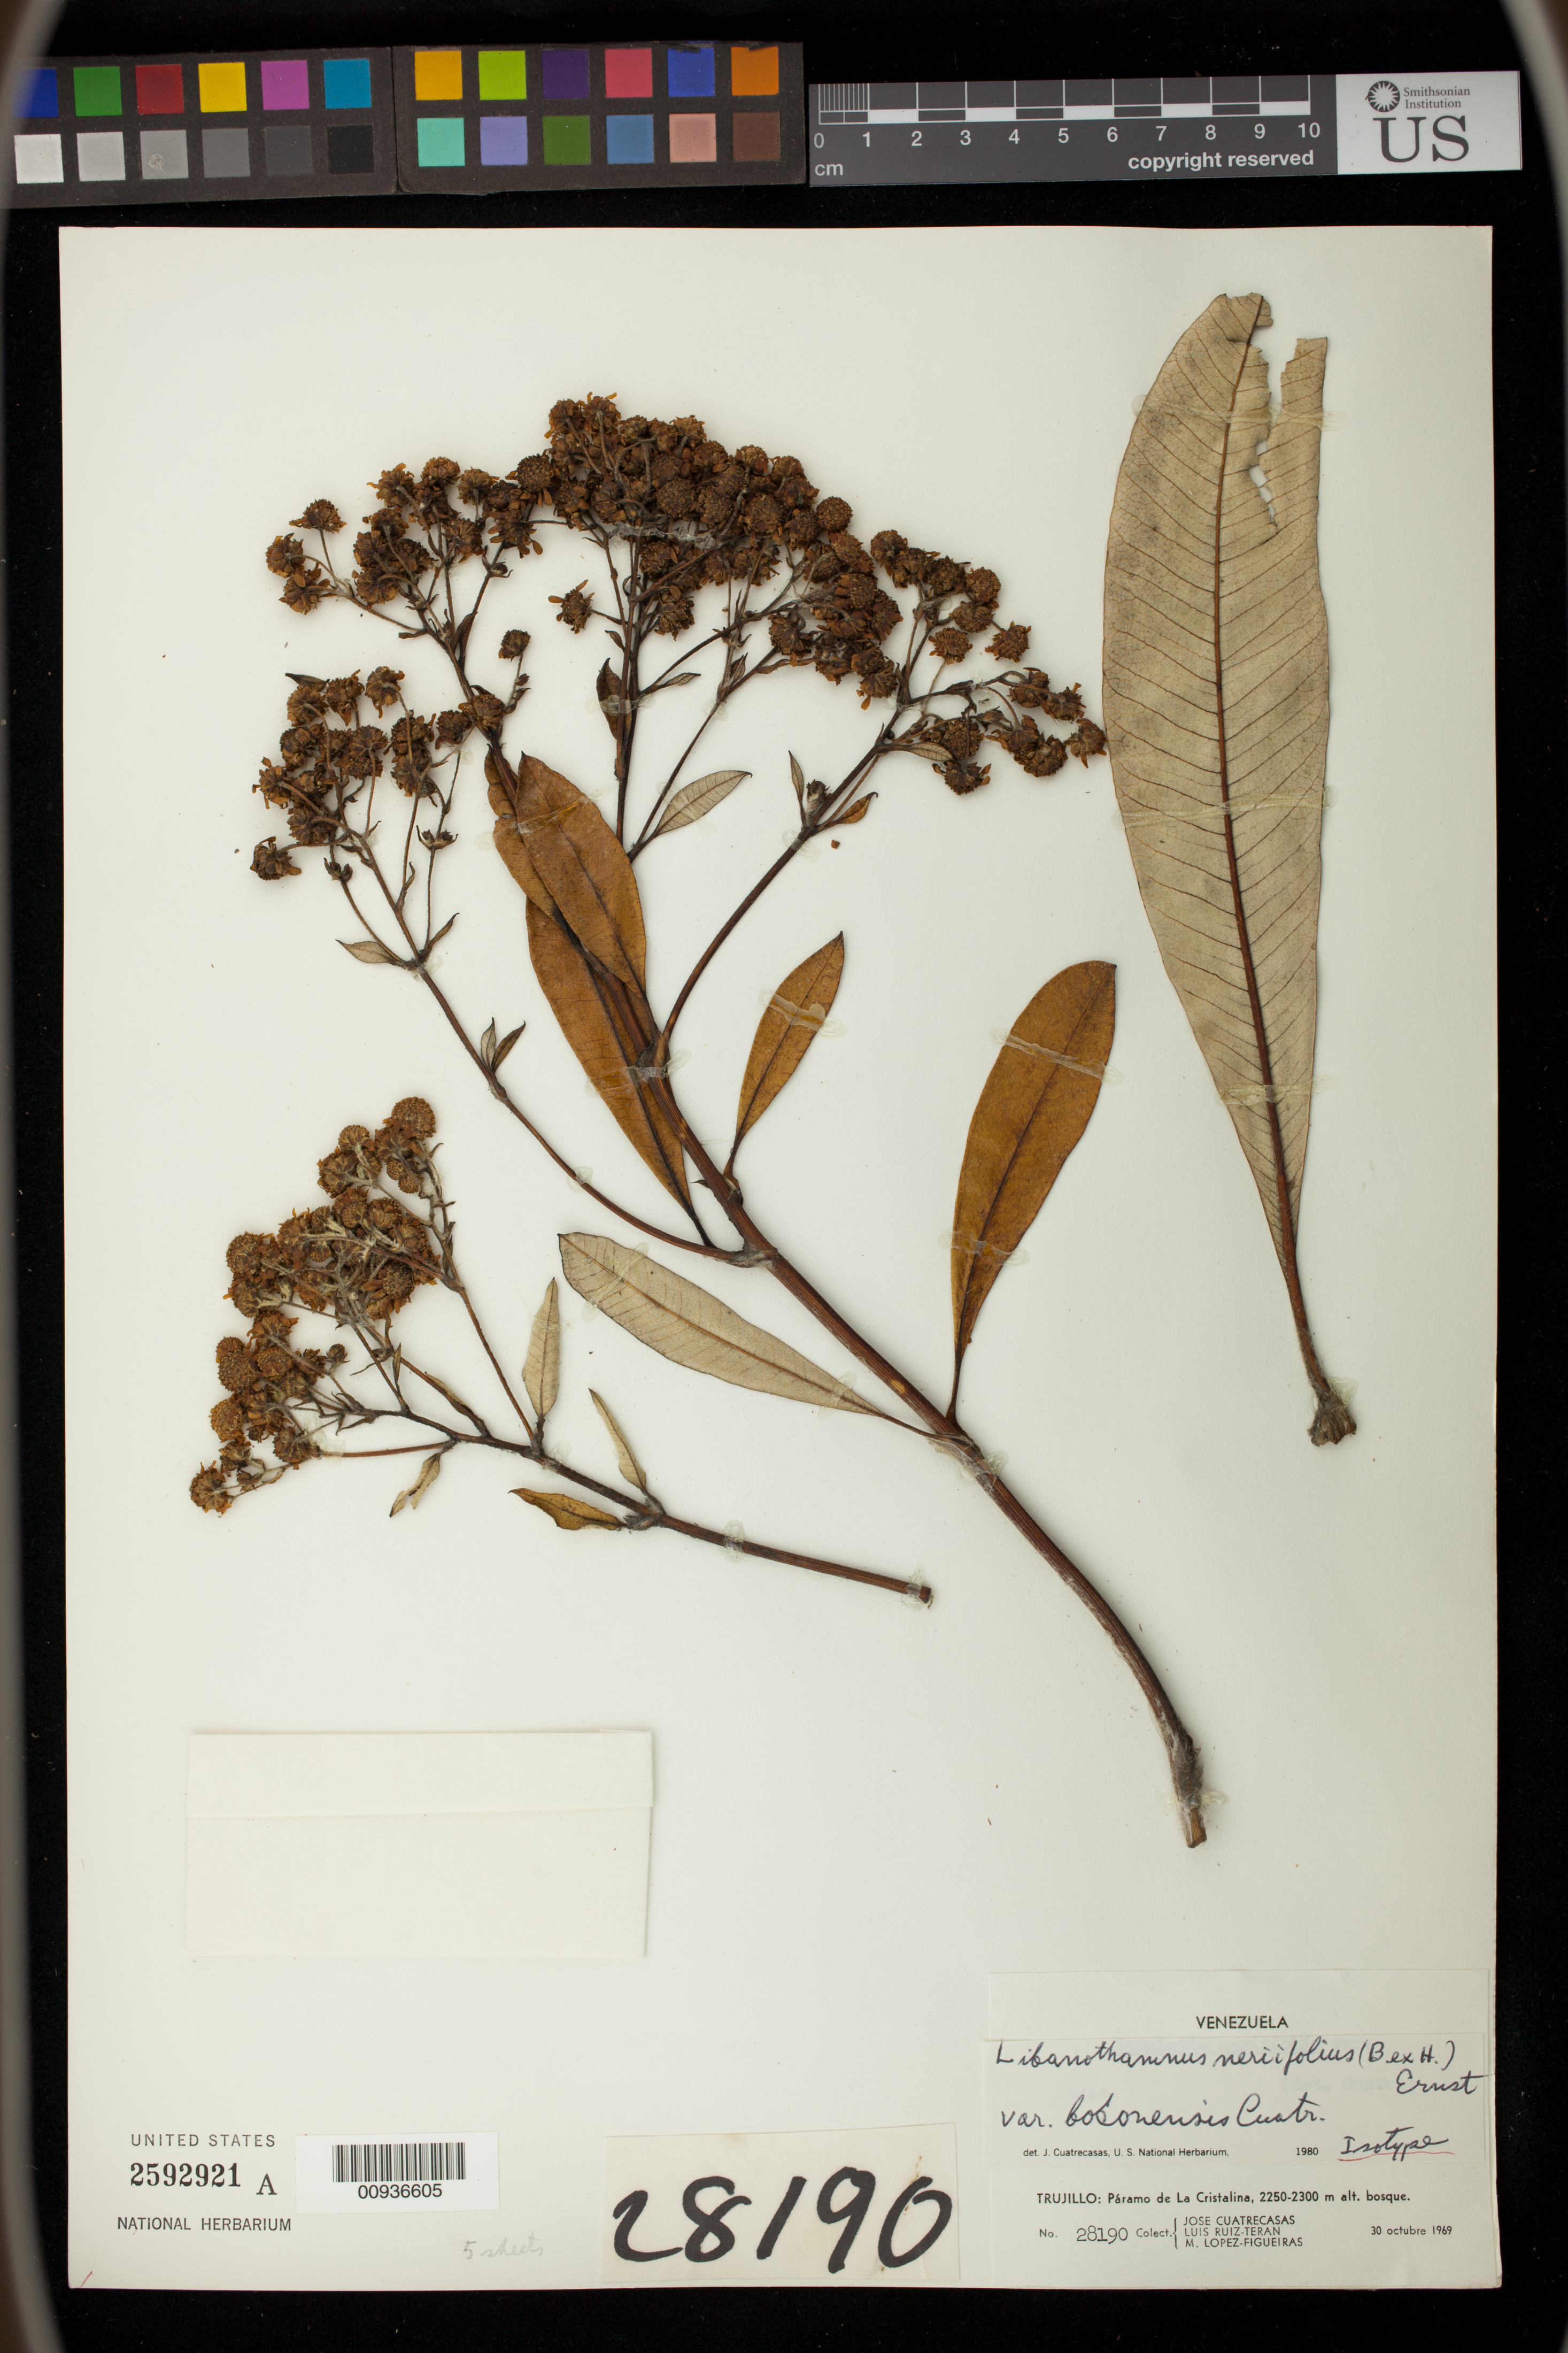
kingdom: Plantae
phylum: Tracheophyta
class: Magnoliopsida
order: Asterales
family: Asteraceae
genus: Libanothamnus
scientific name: Libanothamnus neriifolius var. boconensis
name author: Cuatrec.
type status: Isotype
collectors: J. Cuatrecasas, L. E. Ruíz-Terán & M. López Figueiras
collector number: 28190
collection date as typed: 30 Oct 1969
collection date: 1969-10-30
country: Venezuela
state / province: Trujillo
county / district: Bocono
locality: Páramo de La Cristalina.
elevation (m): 2250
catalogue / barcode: US 2592921